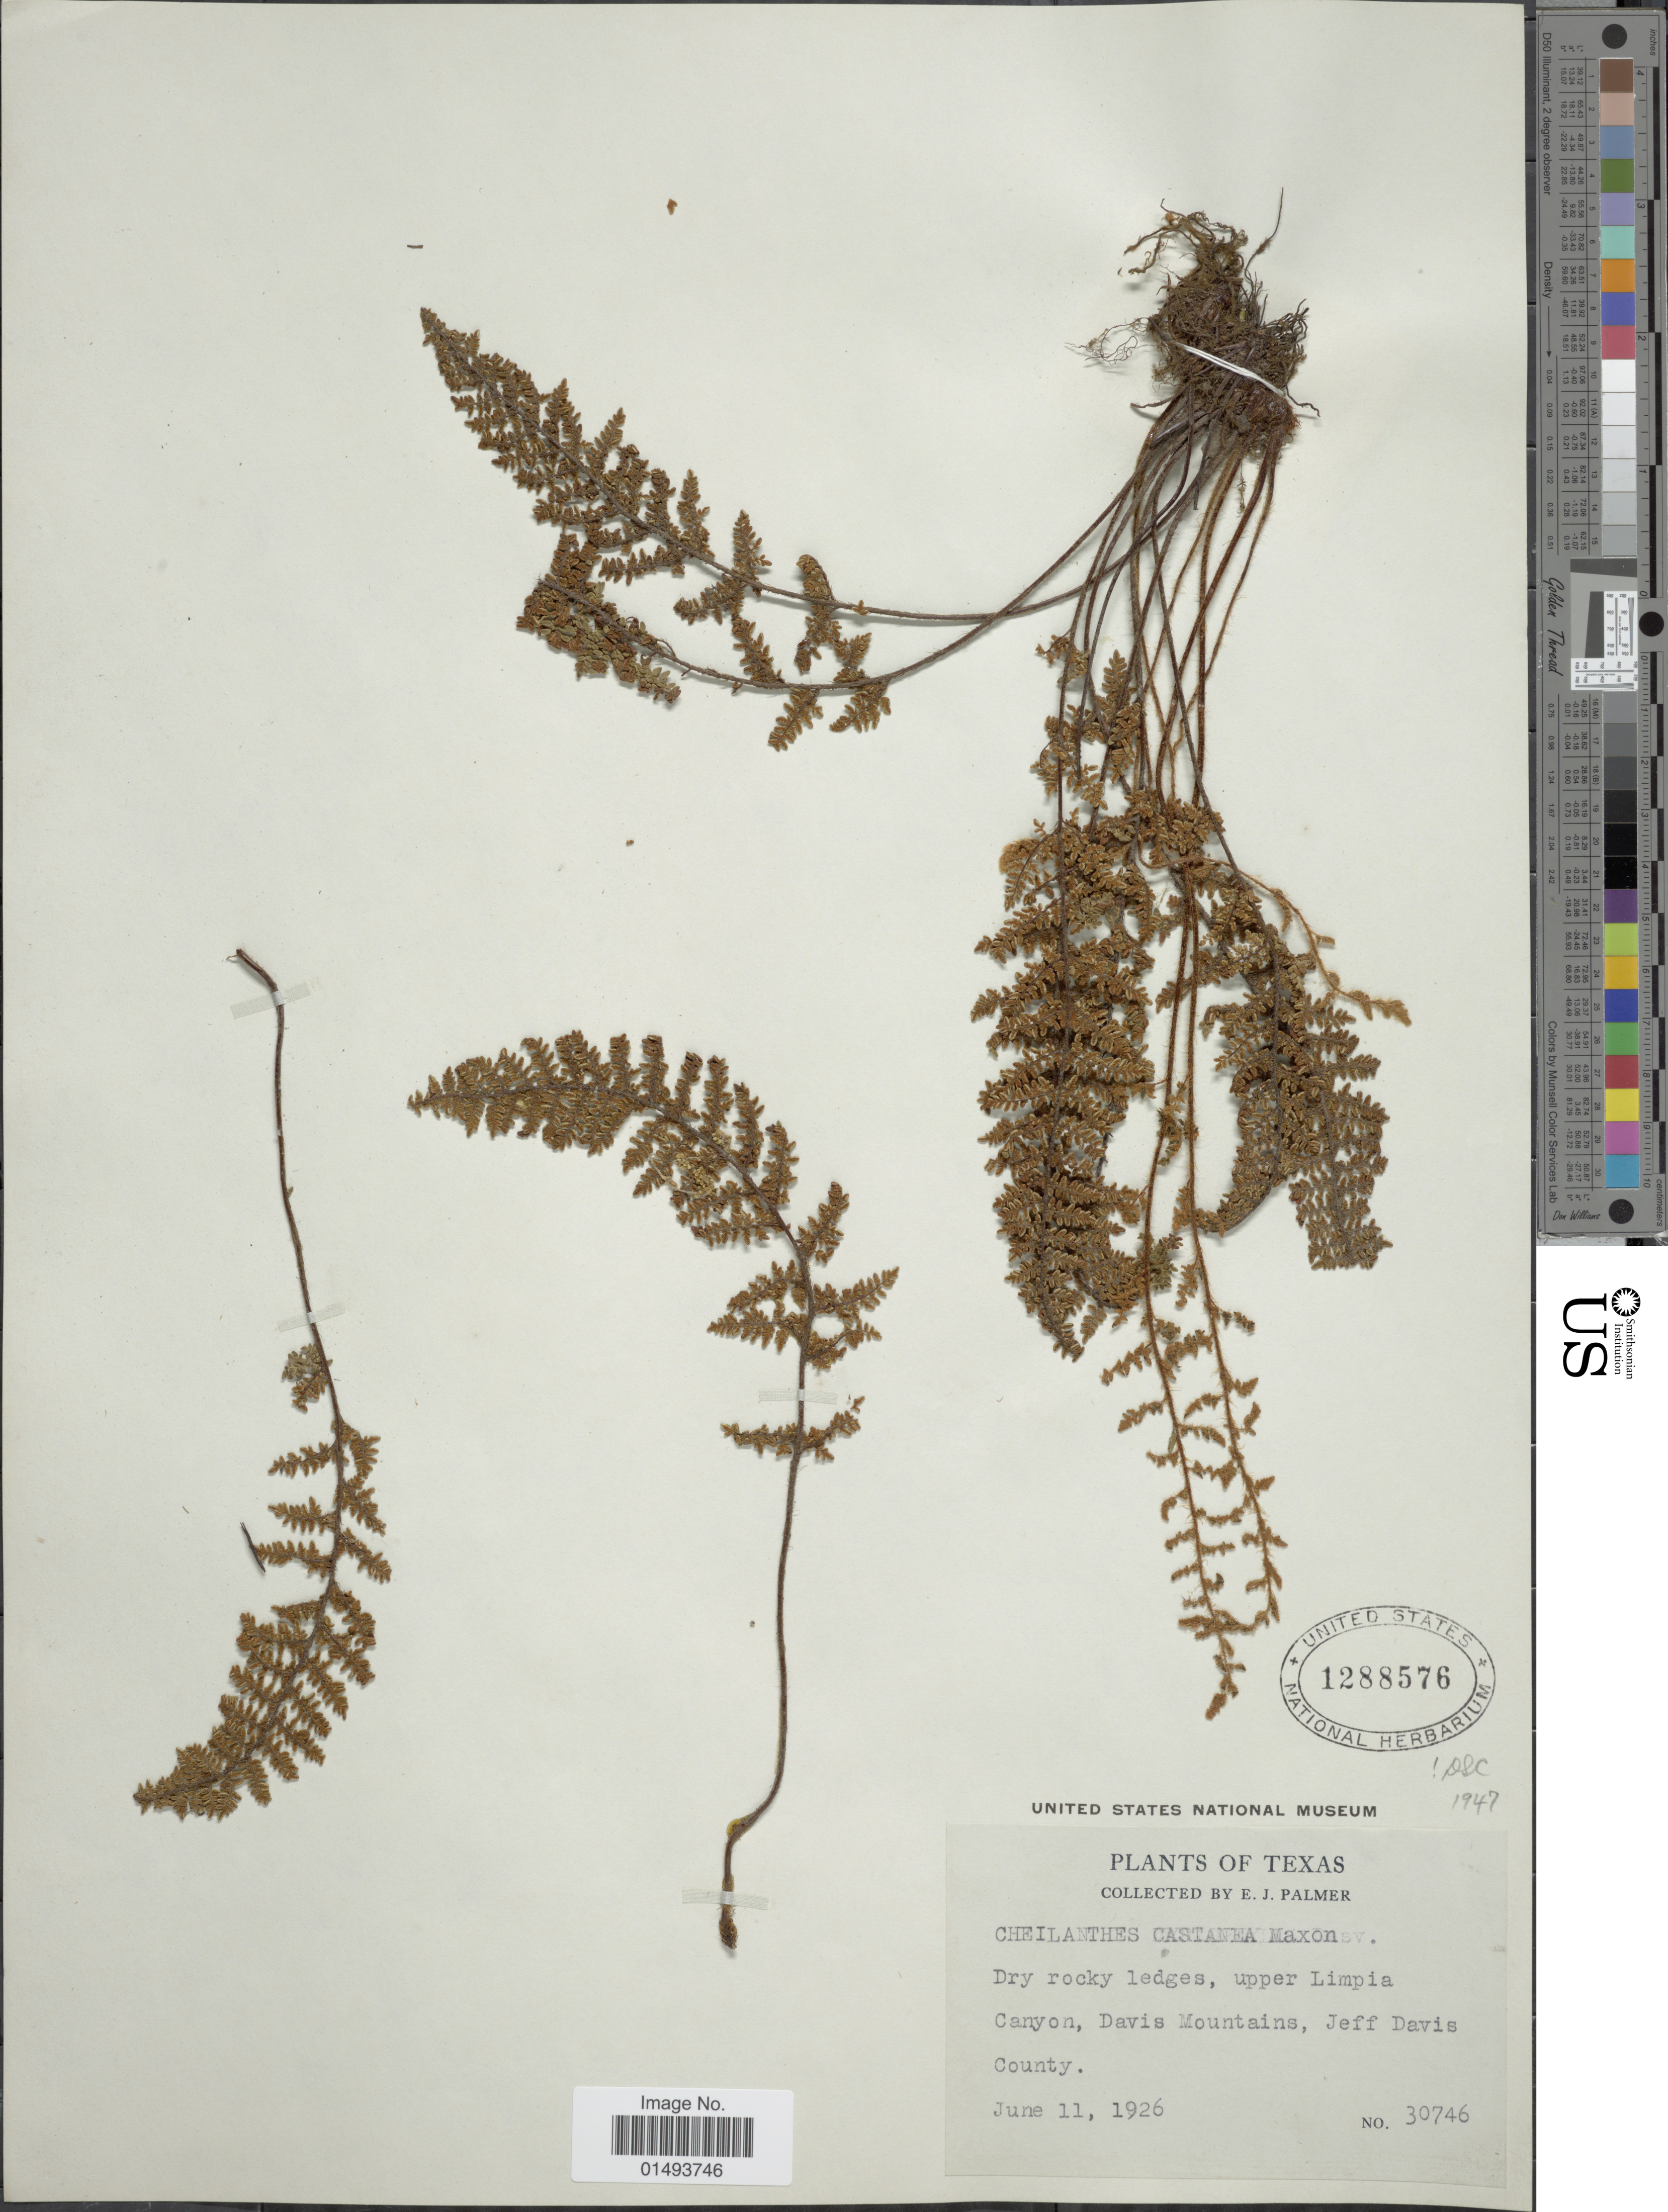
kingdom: Plantae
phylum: Tracheophyta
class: Polypodiopsida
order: Polypodiales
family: Pteridaceae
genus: Myriopteris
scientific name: Myriopteris rufa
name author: Fée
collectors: E. J. Palmer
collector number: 30746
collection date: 1926-06-11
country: United States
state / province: Texas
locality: Plants of Texas, Dry rocky ledges, upper Limpia Canyon, Davis Mountains, Jeff Davis County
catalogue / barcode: US 1288576